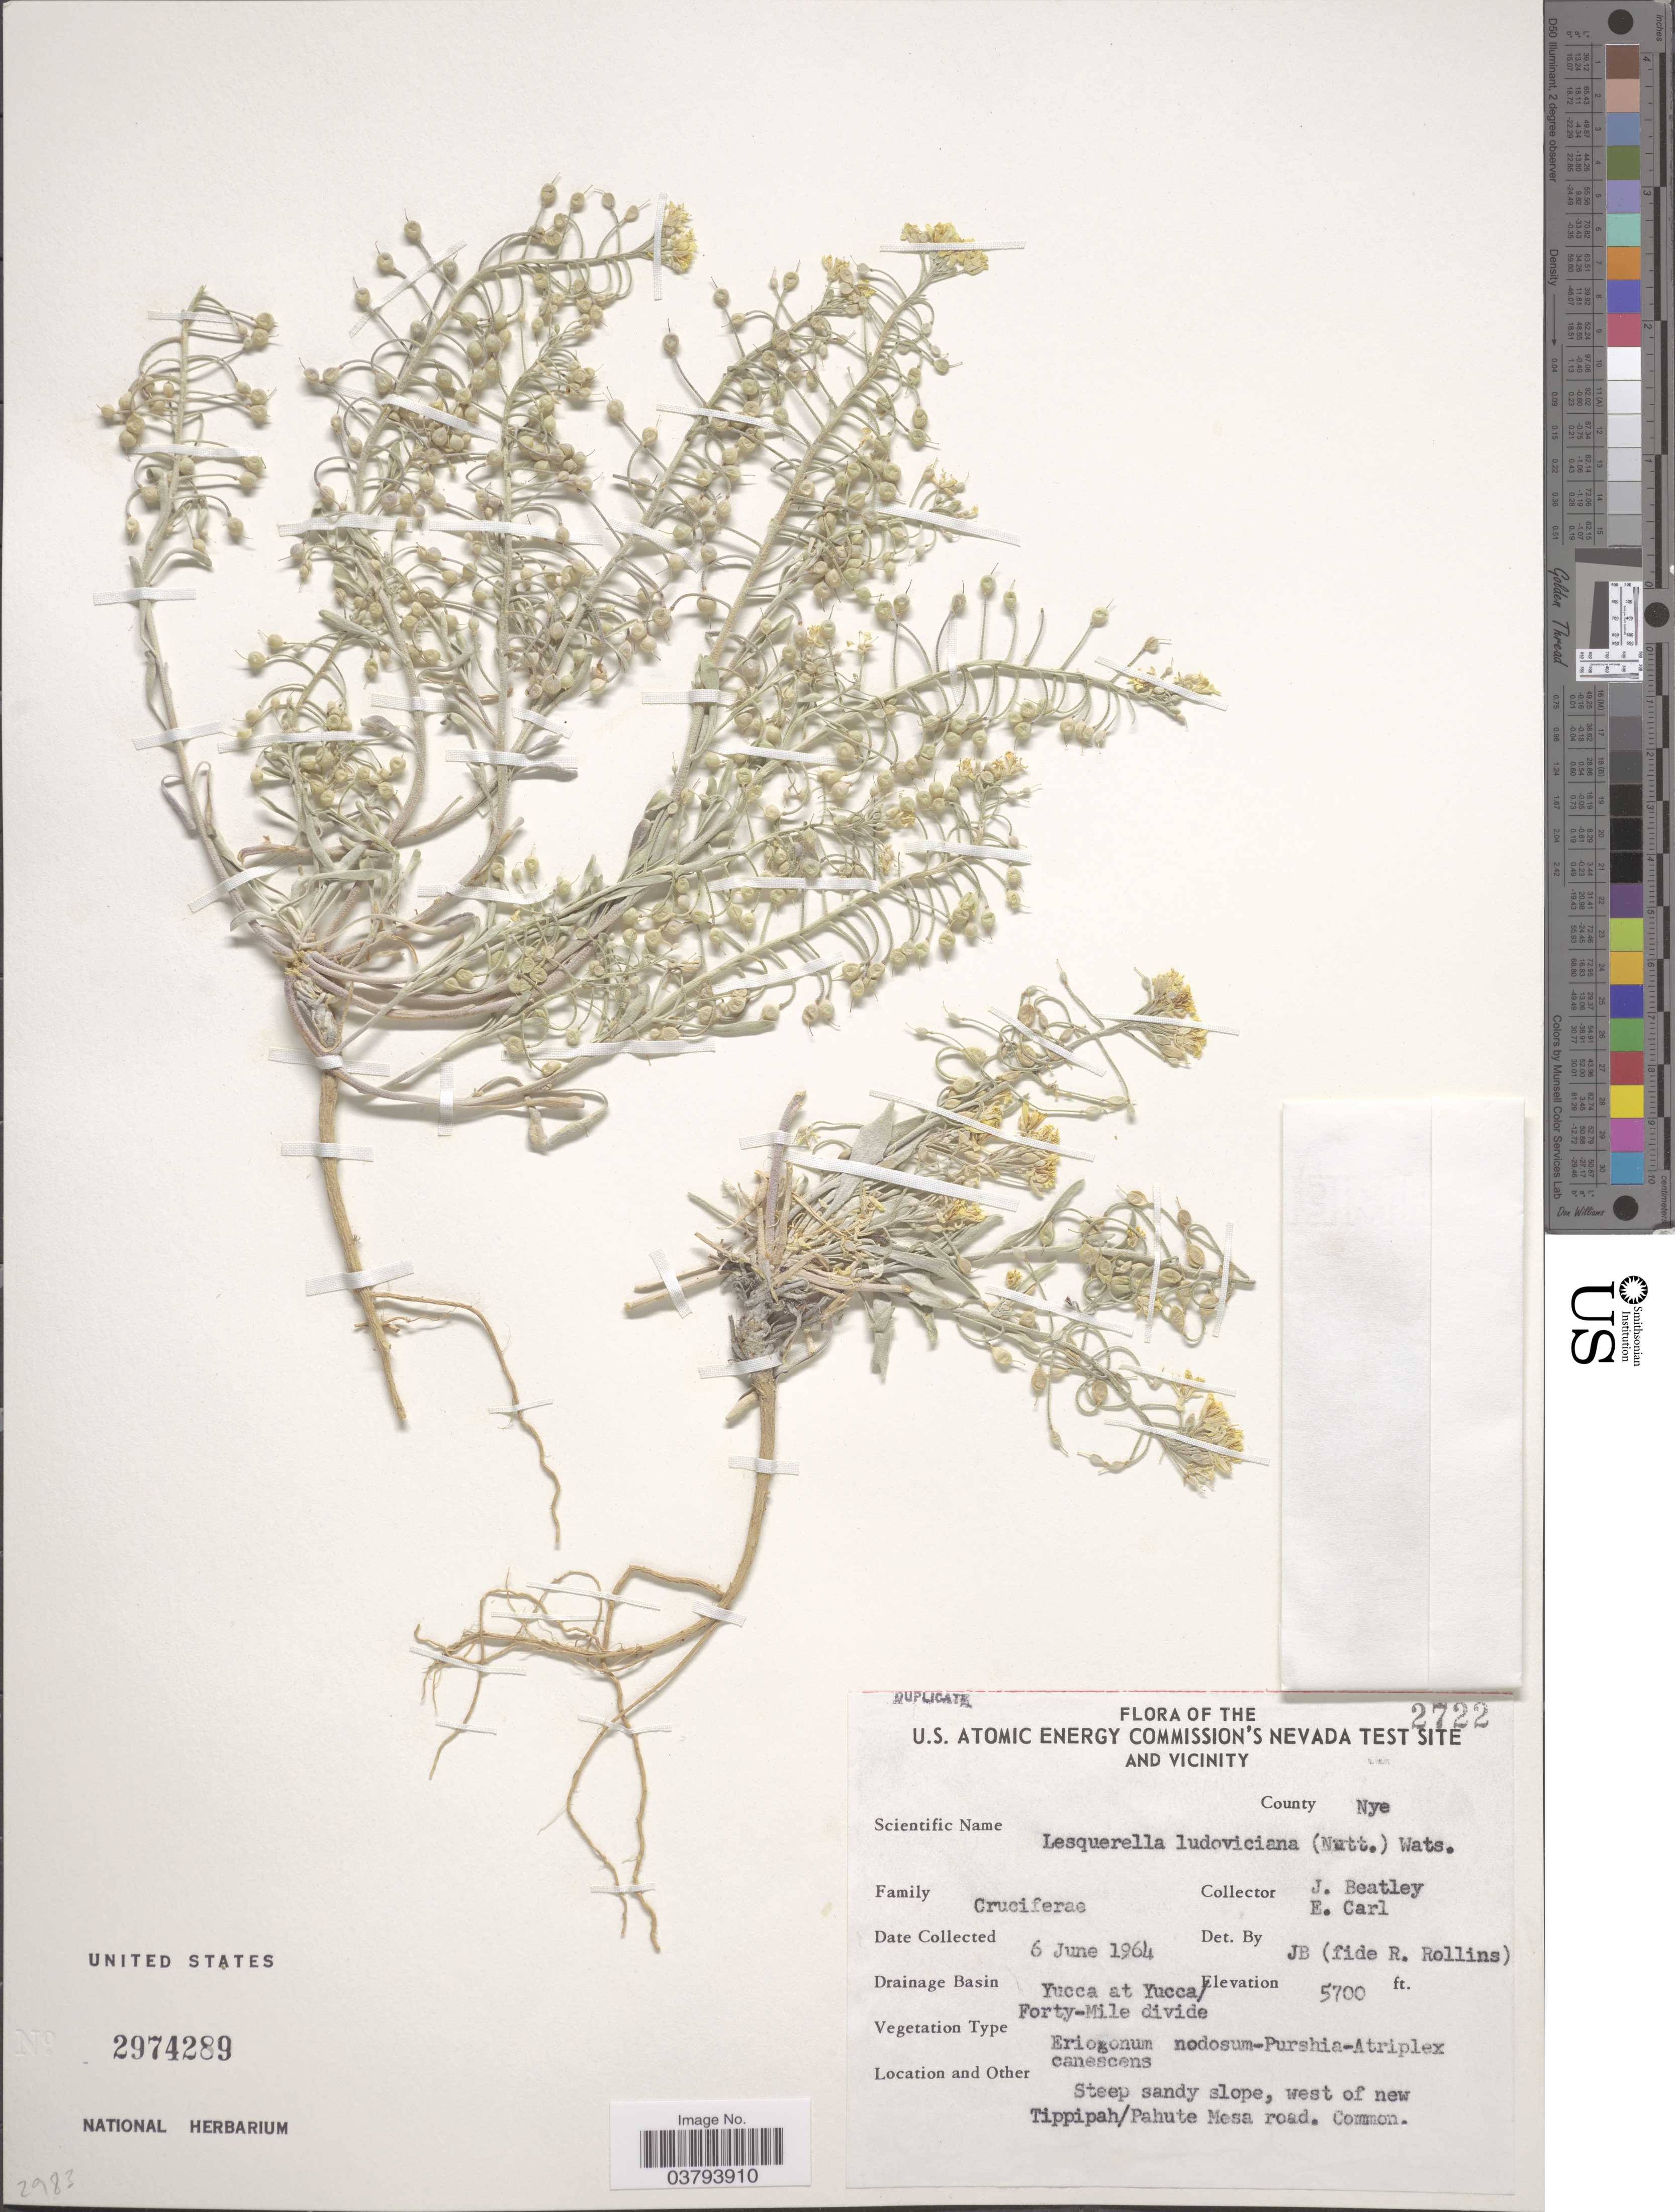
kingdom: Plantae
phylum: Tracheophyta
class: Magnoliopsida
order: Brassicales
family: Brassicaceae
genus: Lesquerella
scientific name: Lesquerella ludoviciana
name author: (Nutt.) S. Watson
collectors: J. C. Beatley & E. Carl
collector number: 2722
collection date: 1964-06-06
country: United States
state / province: Nevada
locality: U.S. Atomic Energy Commision's Nevada Test Site And Vicinity. County Nye. Drainage Basin Yucca at Yucca/Forty-Mile divide. West of new Tippipah/Pahute Mesa road.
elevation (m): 1737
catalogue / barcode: US 2974289